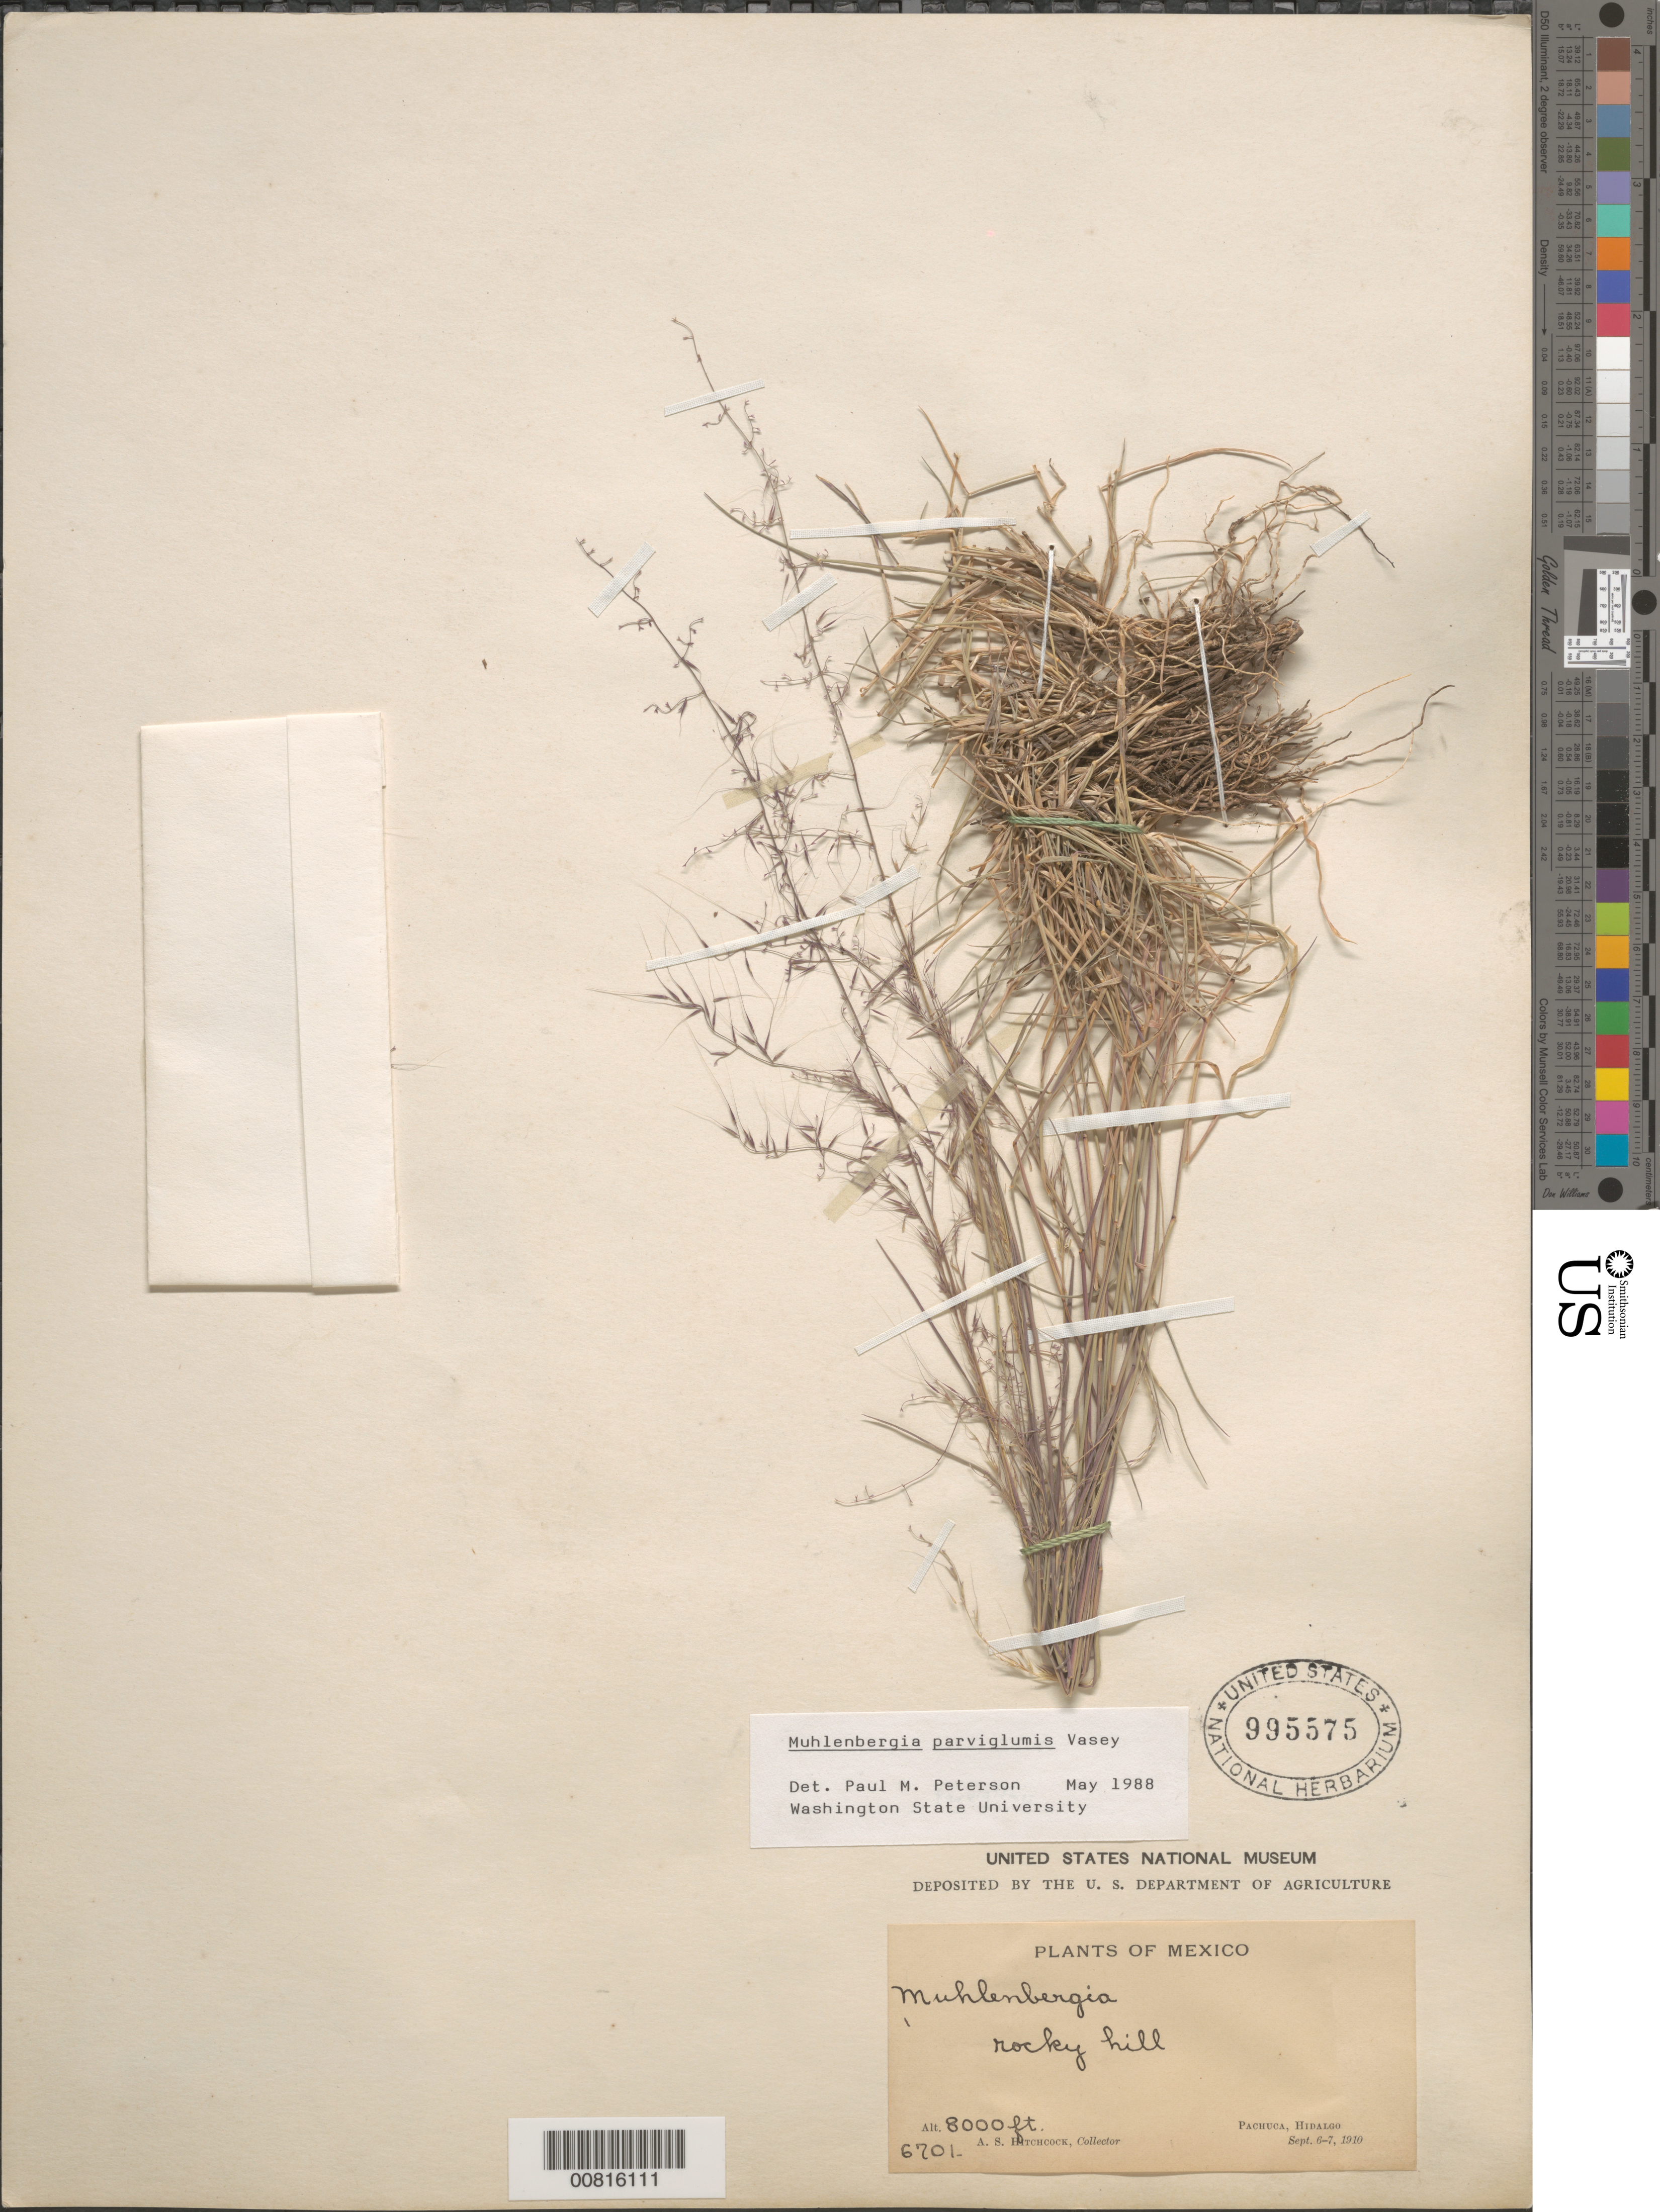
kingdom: Plantae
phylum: Tracheophyta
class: Liliopsida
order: Poales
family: Poaceae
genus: Muhlenbergia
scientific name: Muhlenbergia spiciformis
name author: Trin.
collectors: A. S. Hitchcock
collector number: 6701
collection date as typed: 06 Sep 1910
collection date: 1910-09-06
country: Mexico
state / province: Hidalgo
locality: Pachuca, Hgo.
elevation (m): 2438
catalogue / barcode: US 995575